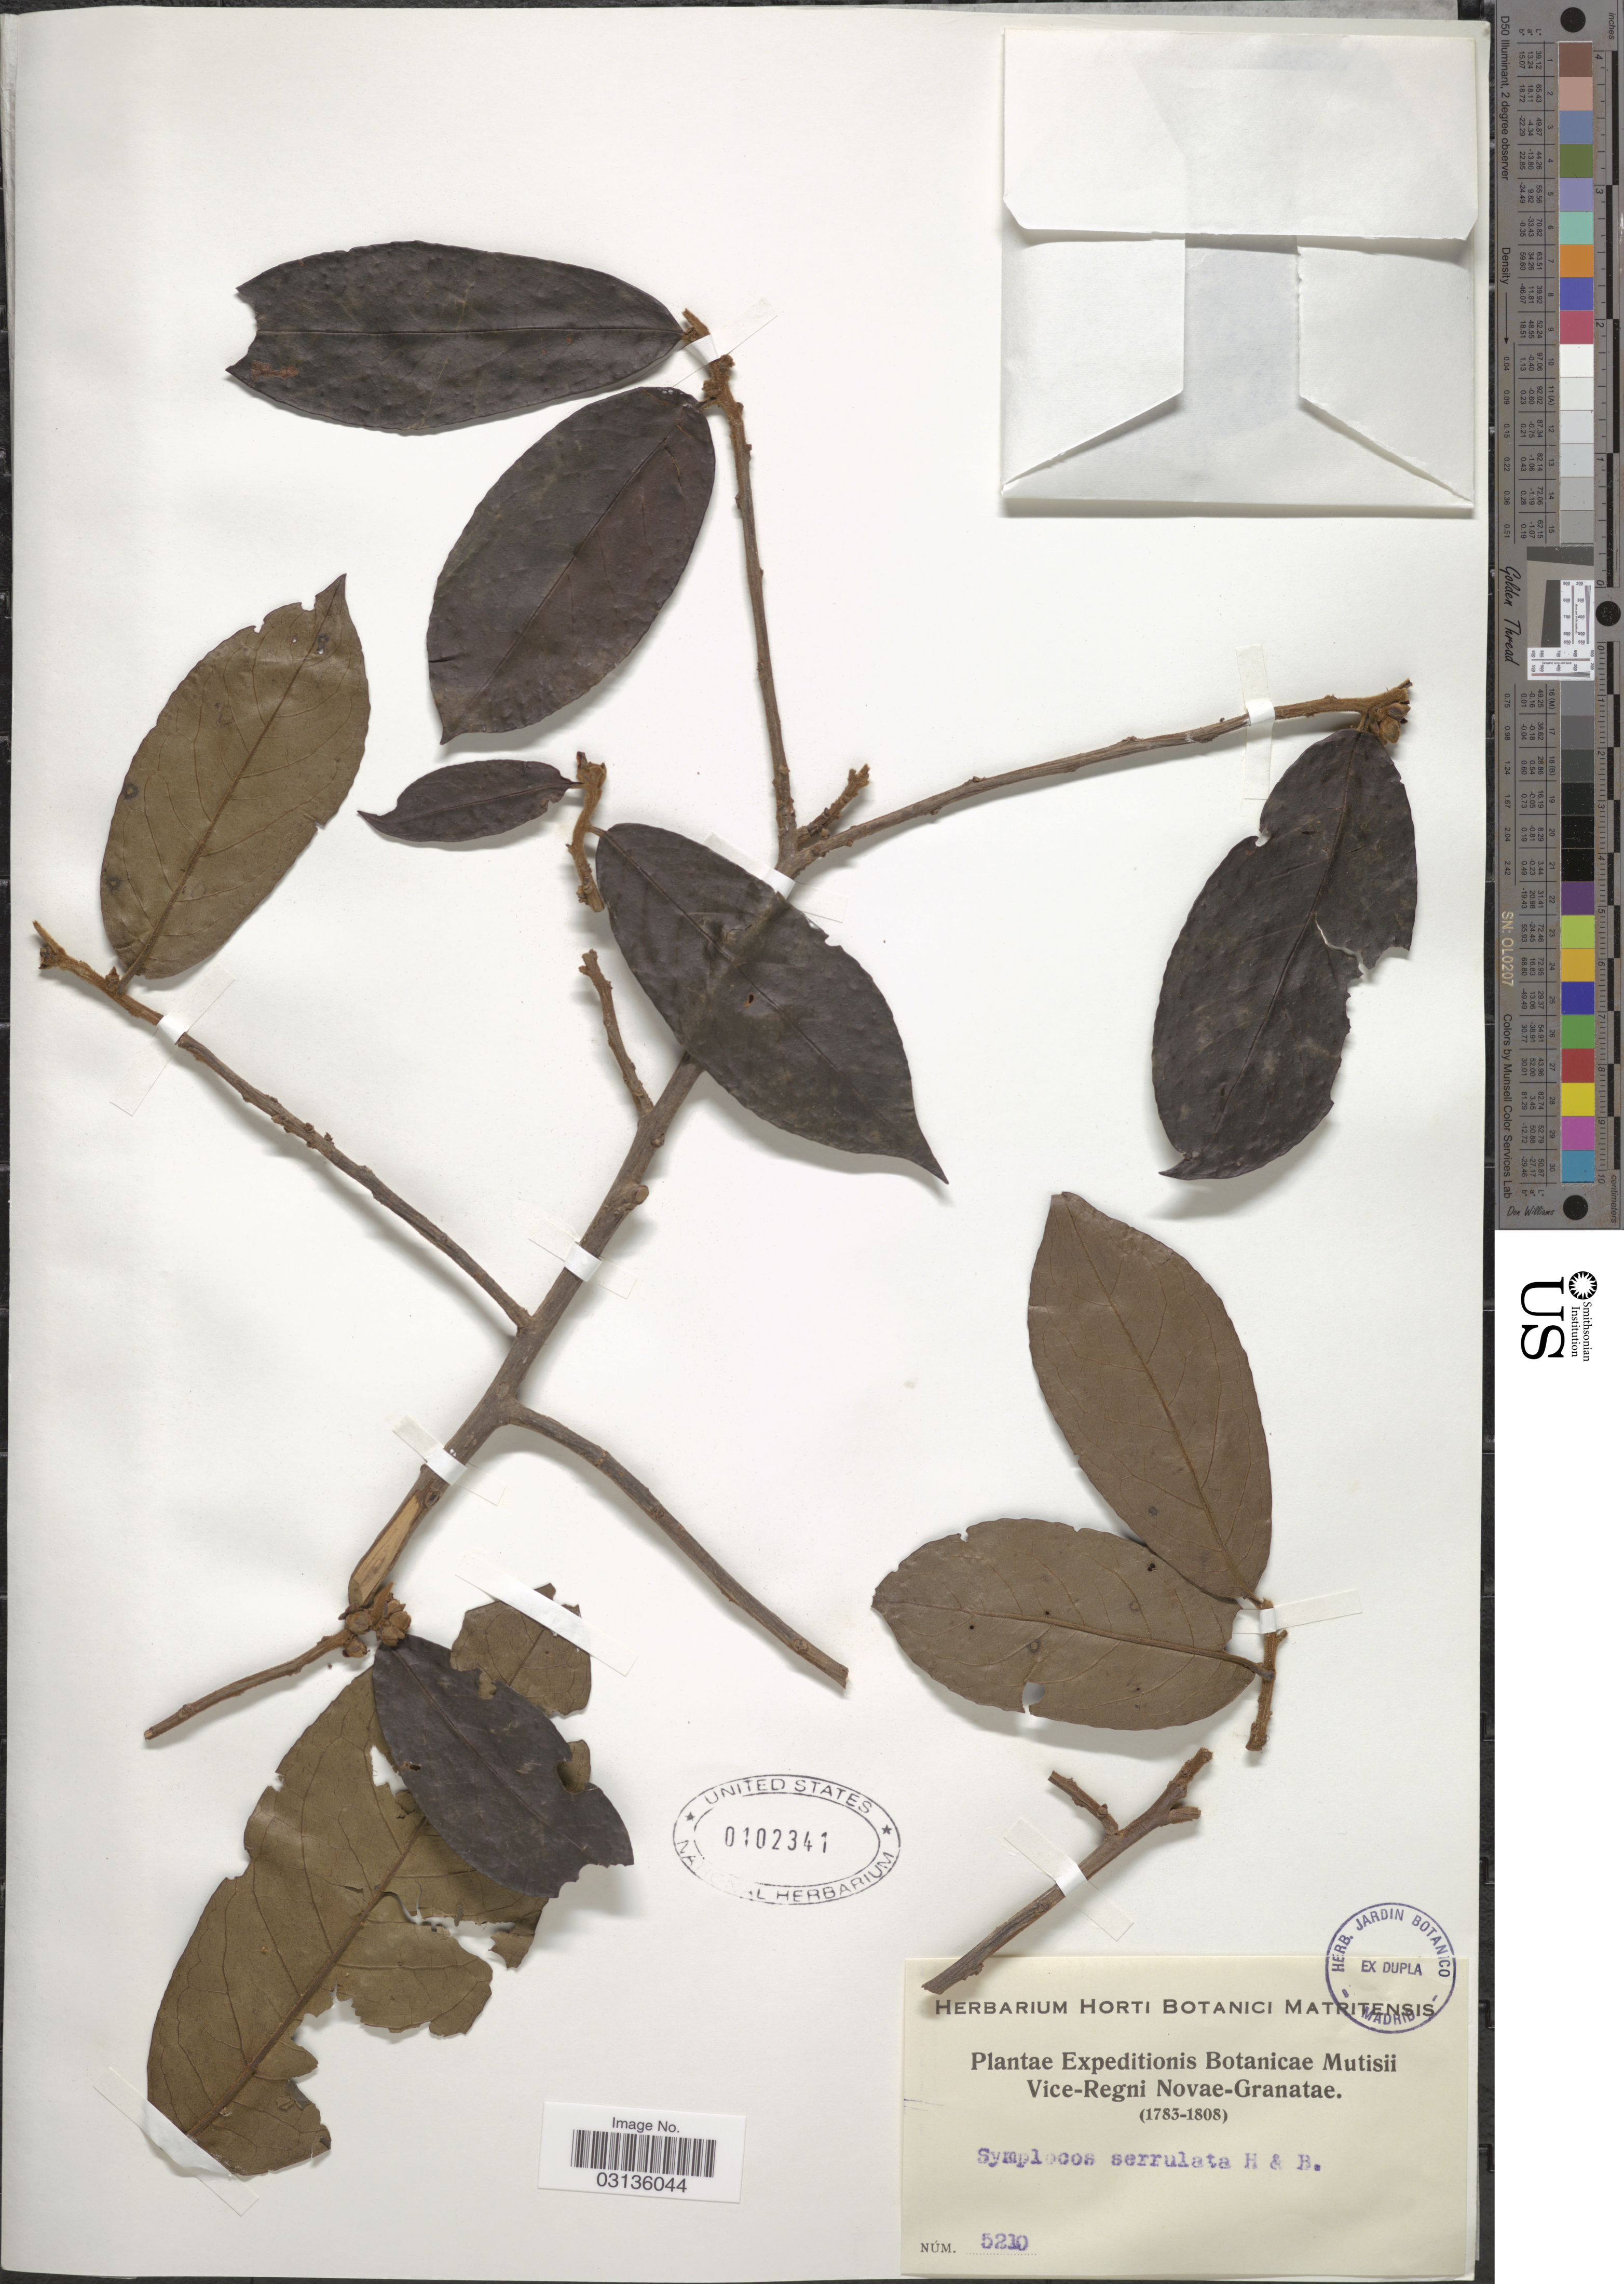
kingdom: Plantae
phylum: Tracheophyta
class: Magnoliopsida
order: Ericales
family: Symplocaceae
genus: Symplocos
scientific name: Symplocos serrulata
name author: Bonpl.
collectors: Expeditions Botanicae Mutisii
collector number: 5210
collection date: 1783/1808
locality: Vice-Regni Novae-Granatae.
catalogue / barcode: US 102341